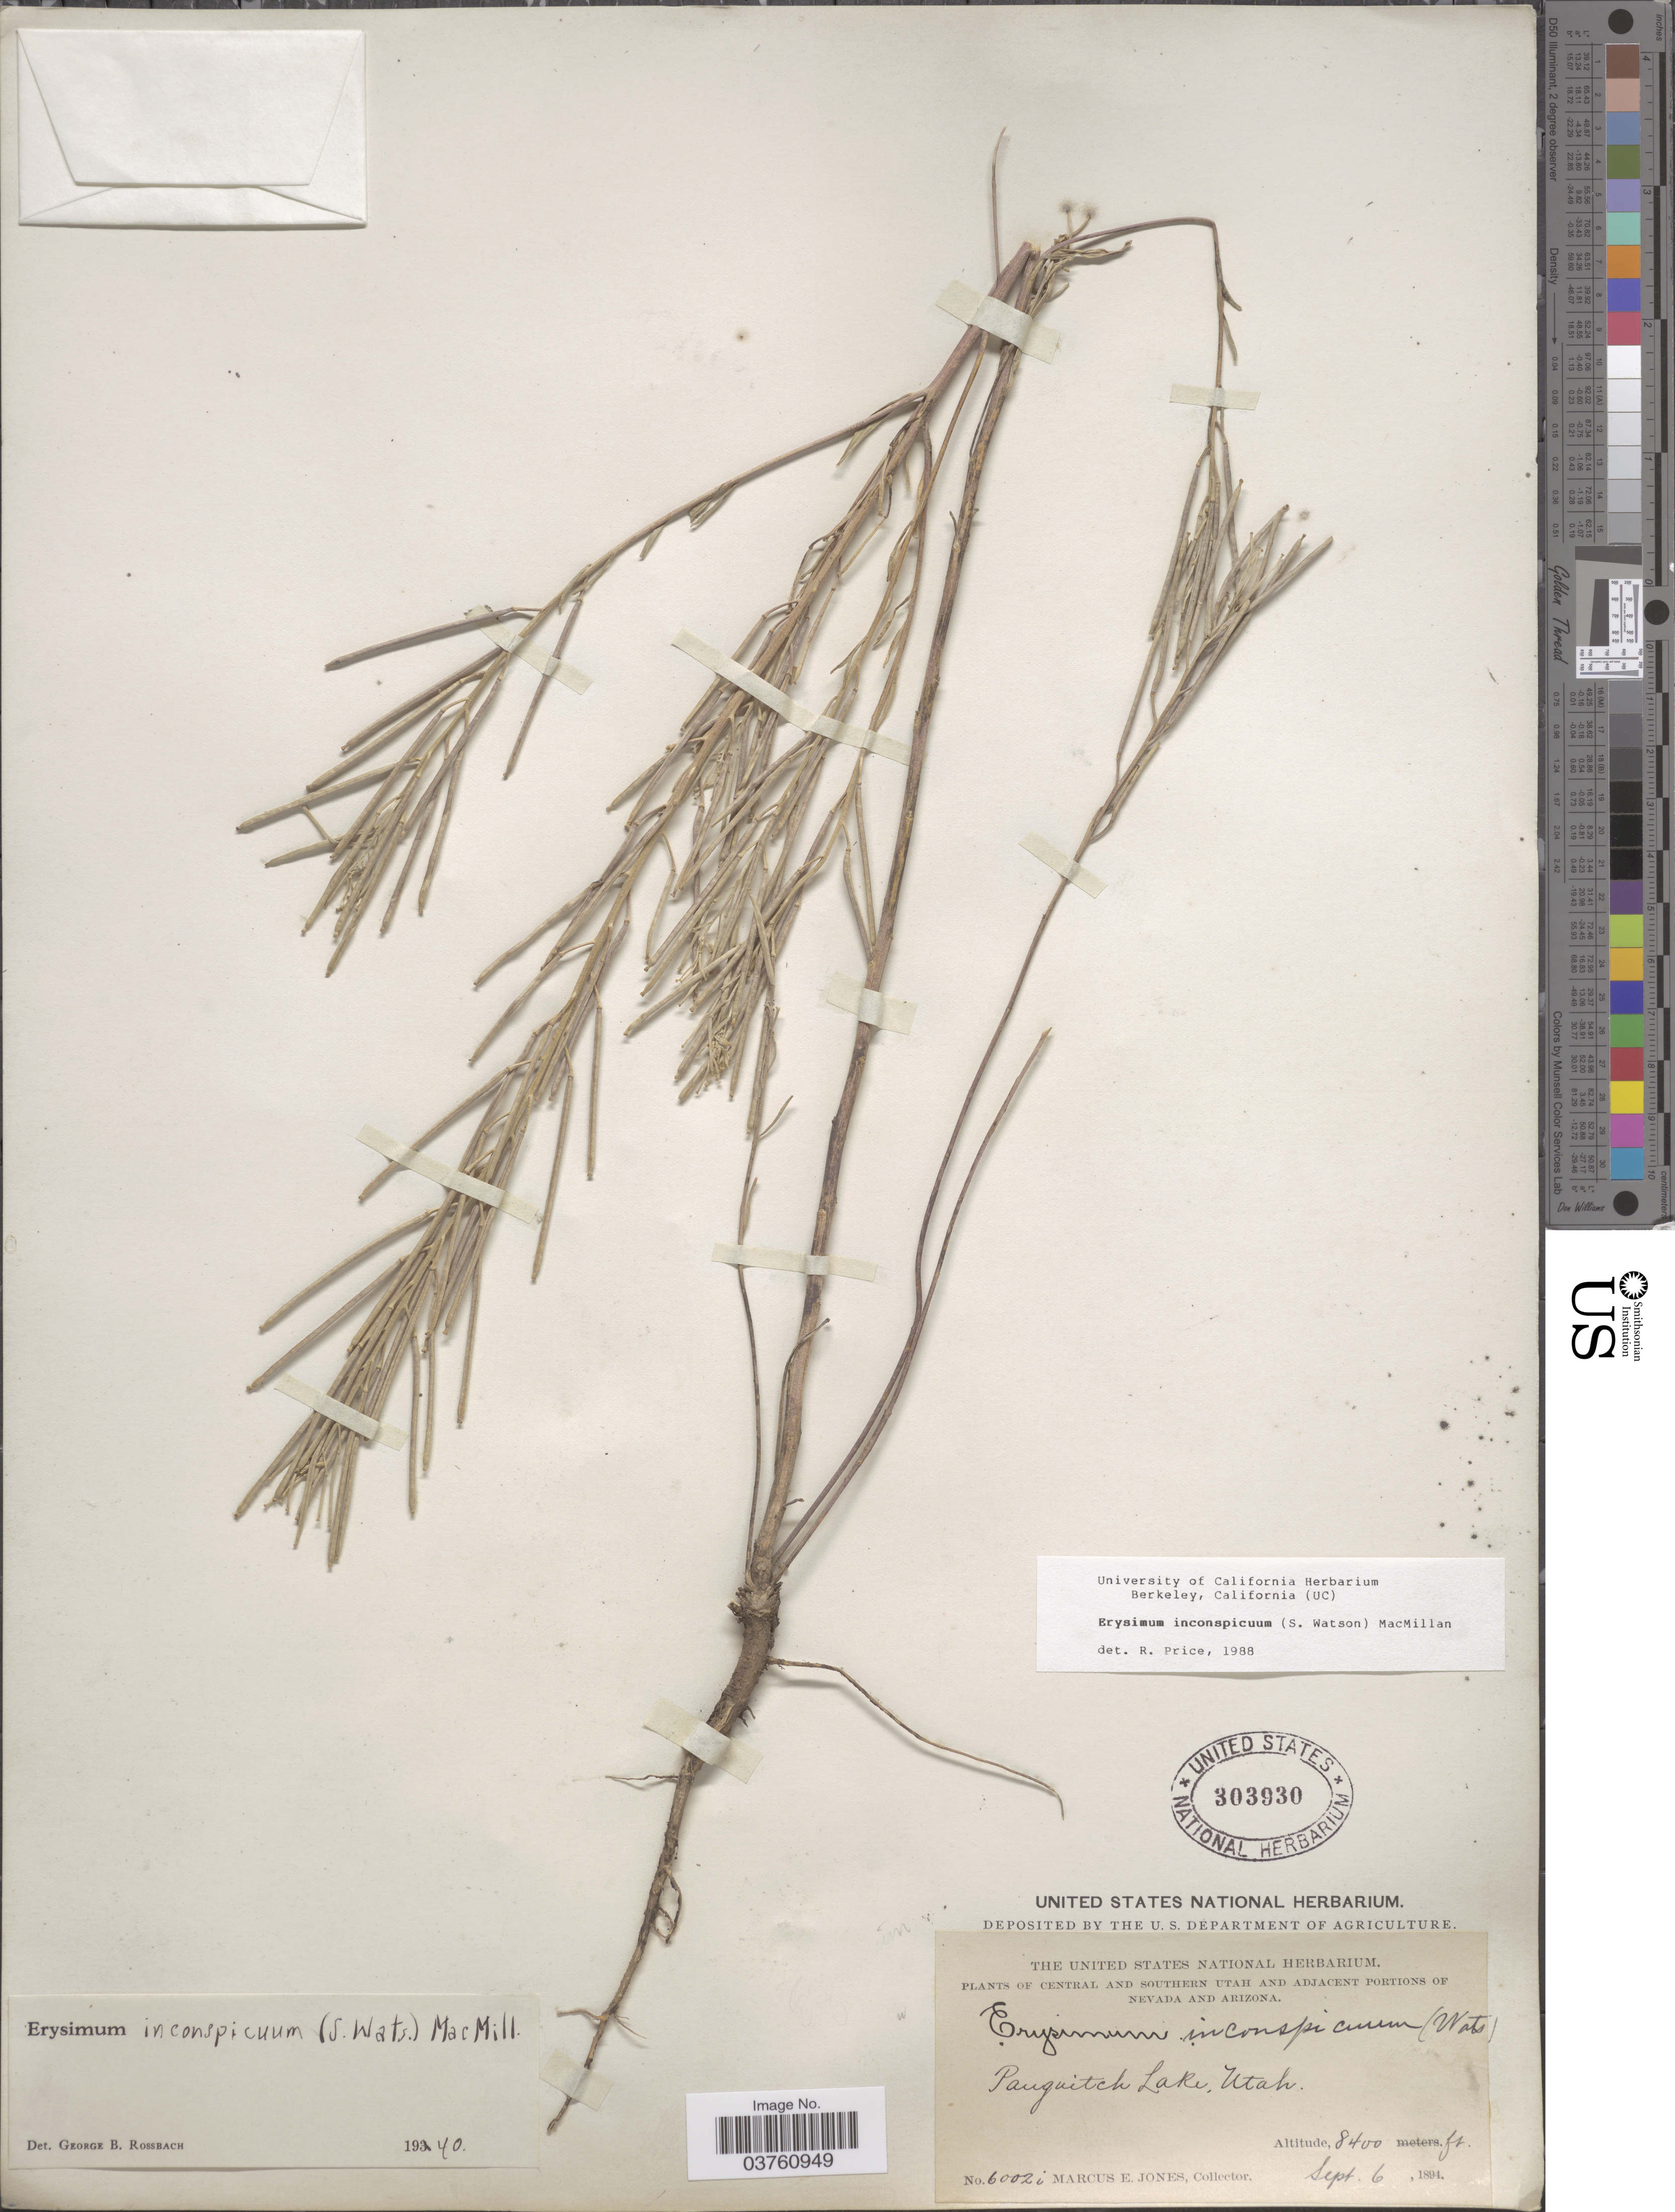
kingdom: Plantae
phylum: Tracheophyta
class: Magnoliopsida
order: Brassicales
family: Brassicaceae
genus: Erysimum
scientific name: Erysimum inconspicuum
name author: (S. Watson) MacMill.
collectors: M. E. Jones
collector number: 6002i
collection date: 1894-09-06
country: United States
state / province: Utah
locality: Central and southern Utah. Panguitch Lake.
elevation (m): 2560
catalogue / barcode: US 303930